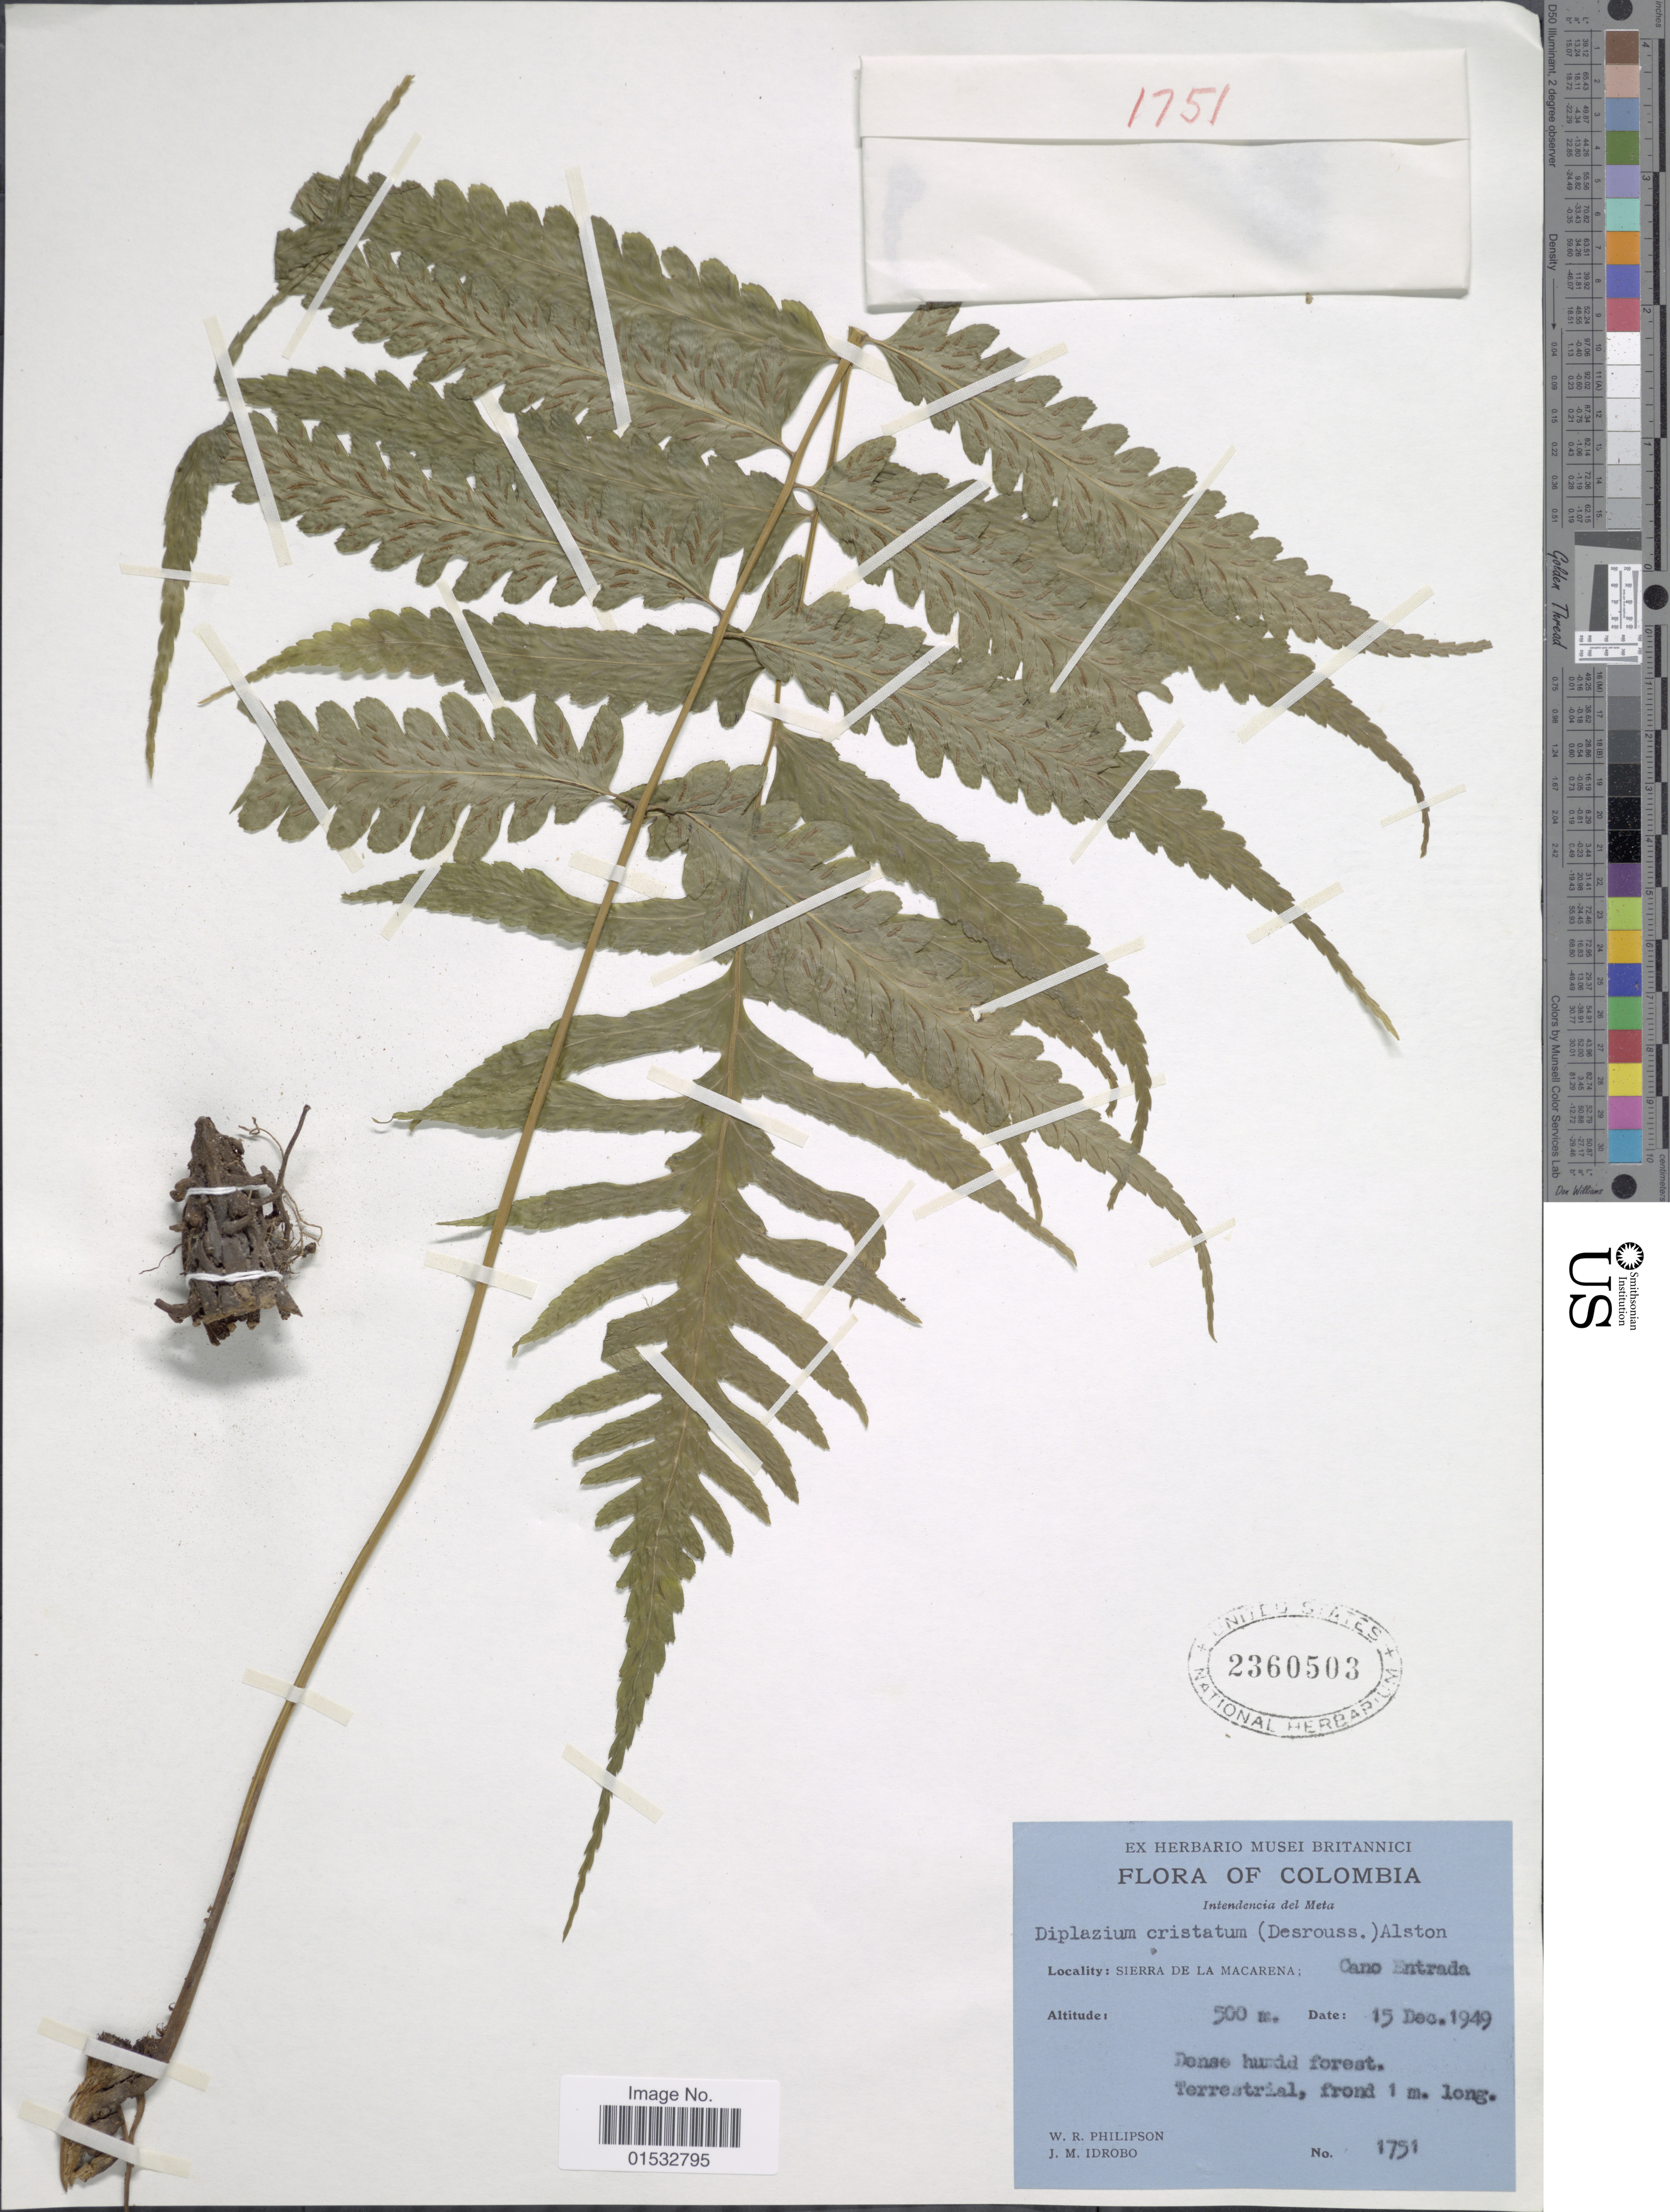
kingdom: Plantae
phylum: Tracheophyta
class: Polypodiopsida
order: Polypodiales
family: Athyriaceae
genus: Diplazium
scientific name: Diplazium cristatum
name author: (Desr.) Alston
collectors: W. R. Philipson & J. M. Idrobo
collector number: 1751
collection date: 1949-12-15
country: Colombia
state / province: Meta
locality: Sierra de La Macarena: Cano Entrada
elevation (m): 500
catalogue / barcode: US 2360503